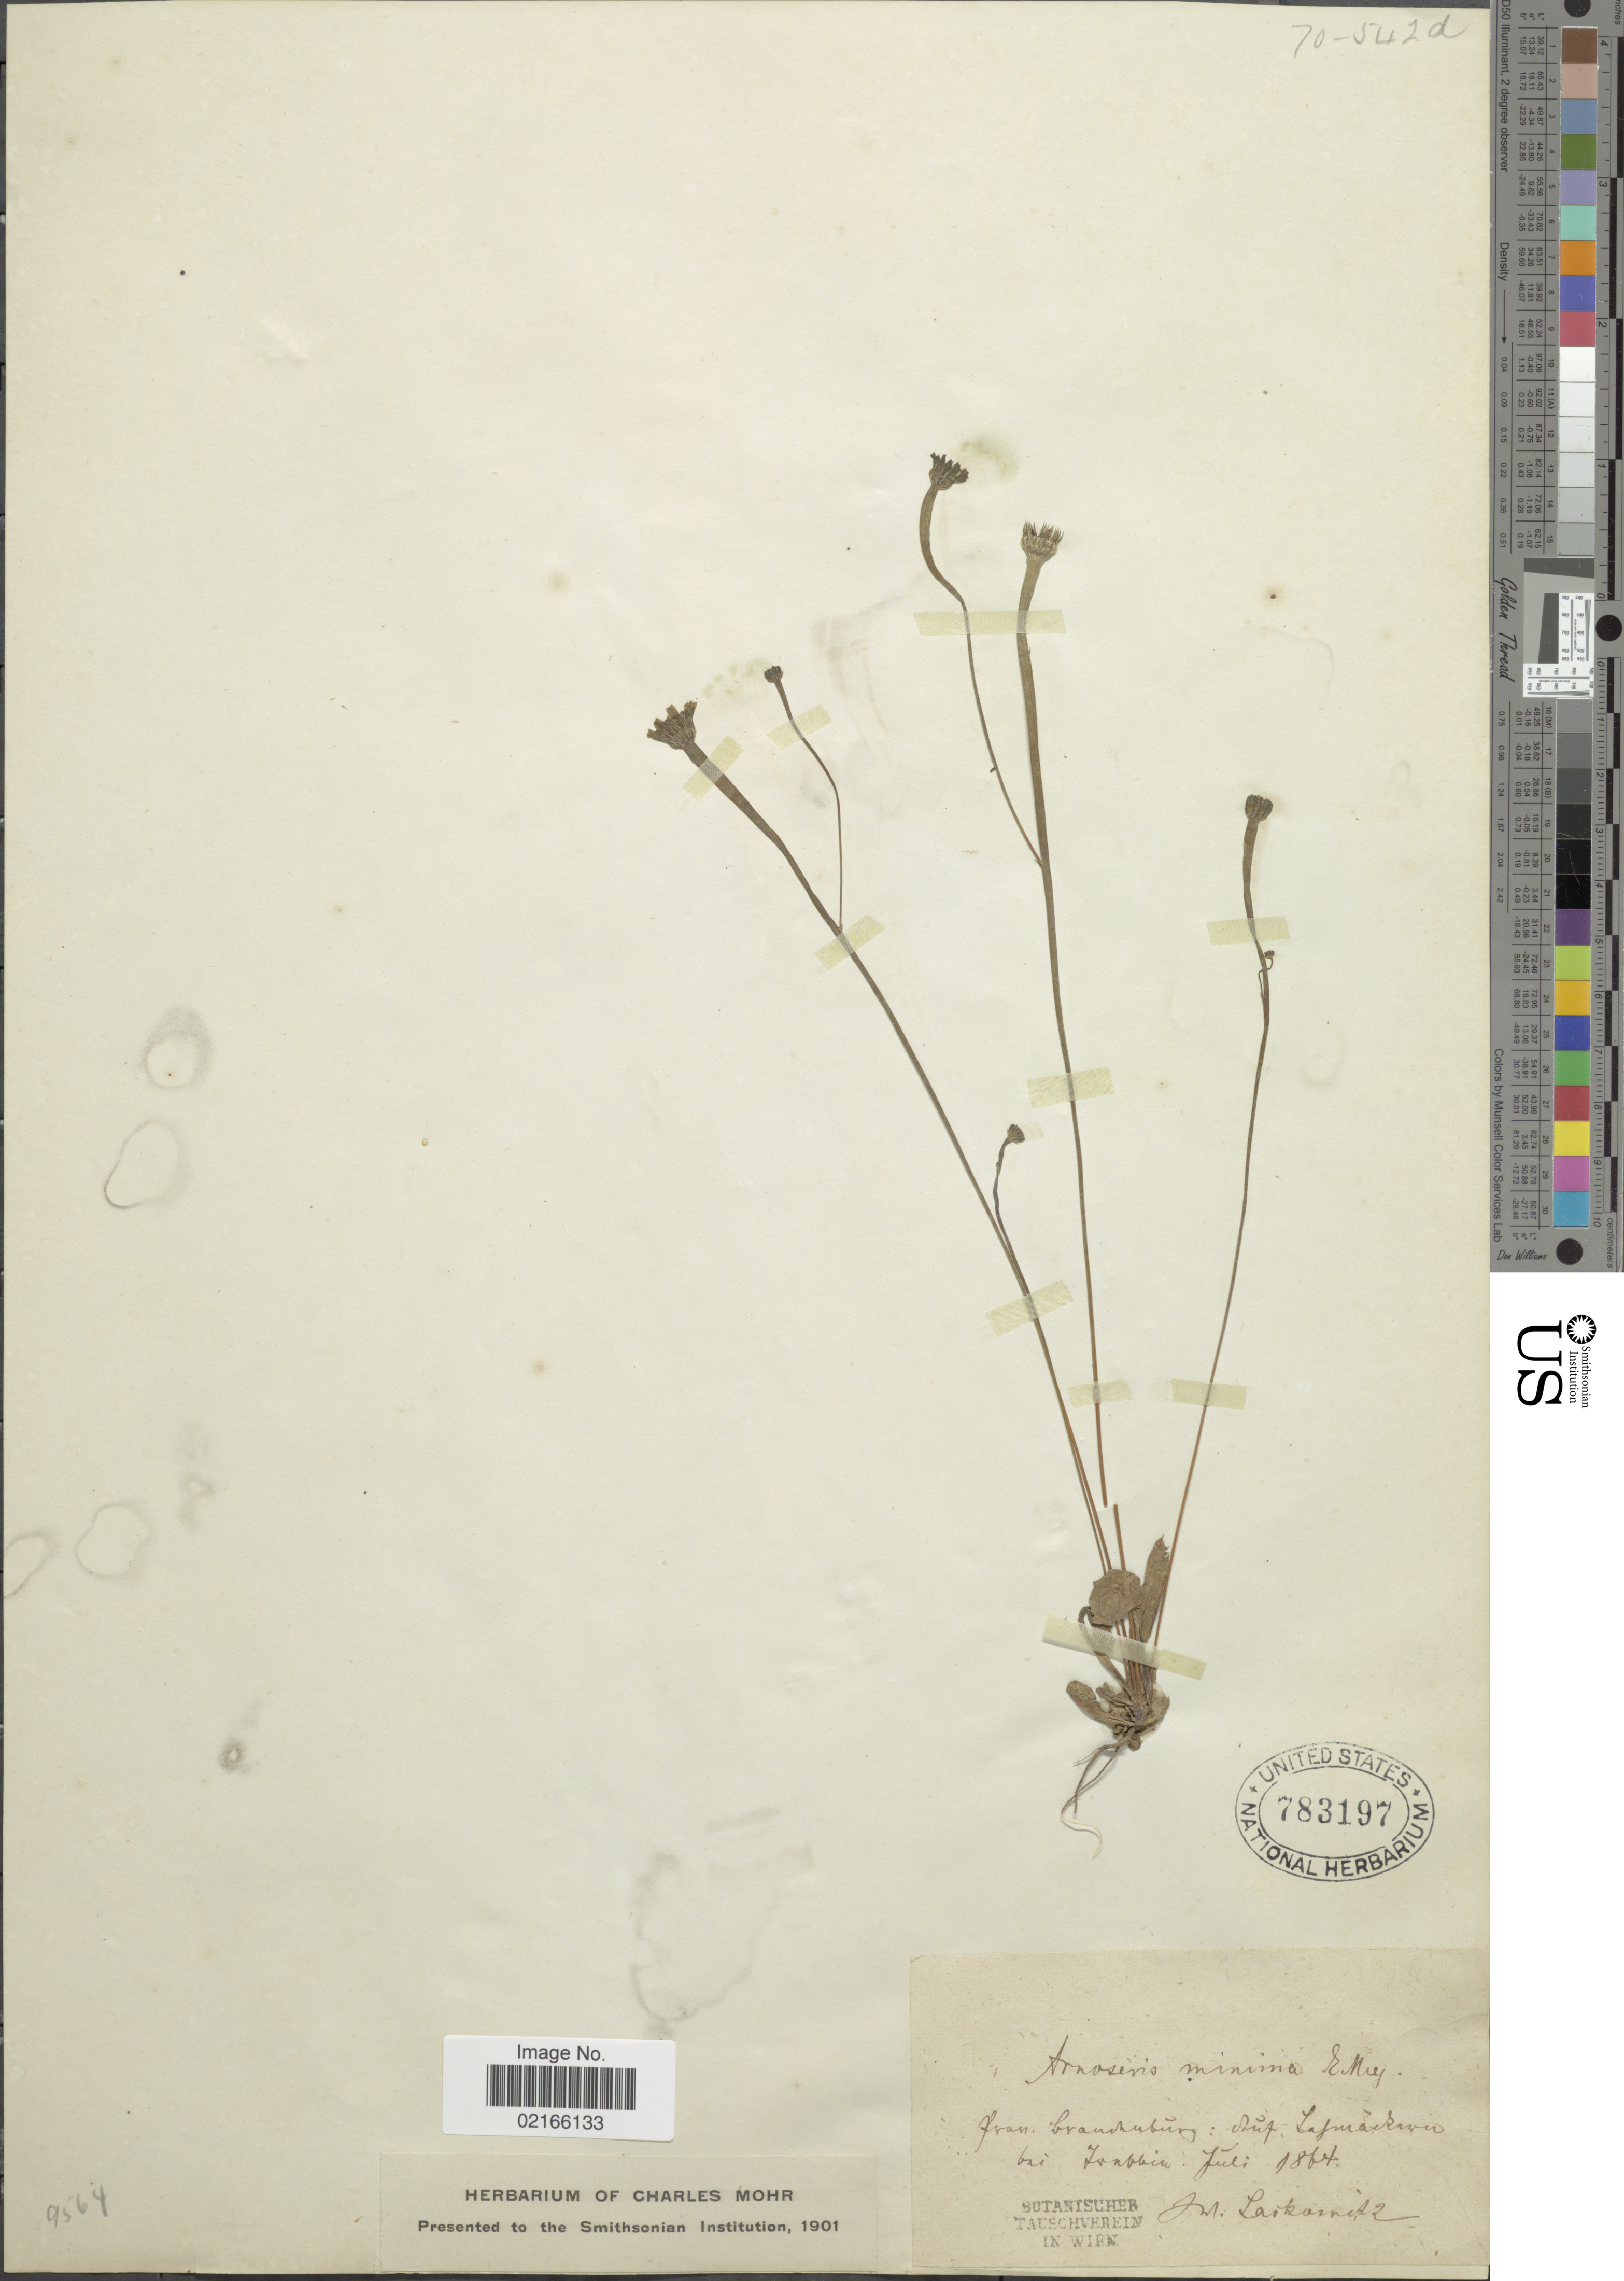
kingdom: Plantae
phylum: Tracheophyta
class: Magnoliopsida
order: Asterales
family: Asteraceae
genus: Arnoseris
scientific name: Arnoseris minima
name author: (L.) Schweigg. & Körte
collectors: Laikornitz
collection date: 1864-07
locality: Fran Grandubury: auf Lafmackron bai Trabbiu [interpreted]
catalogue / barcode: US 73197